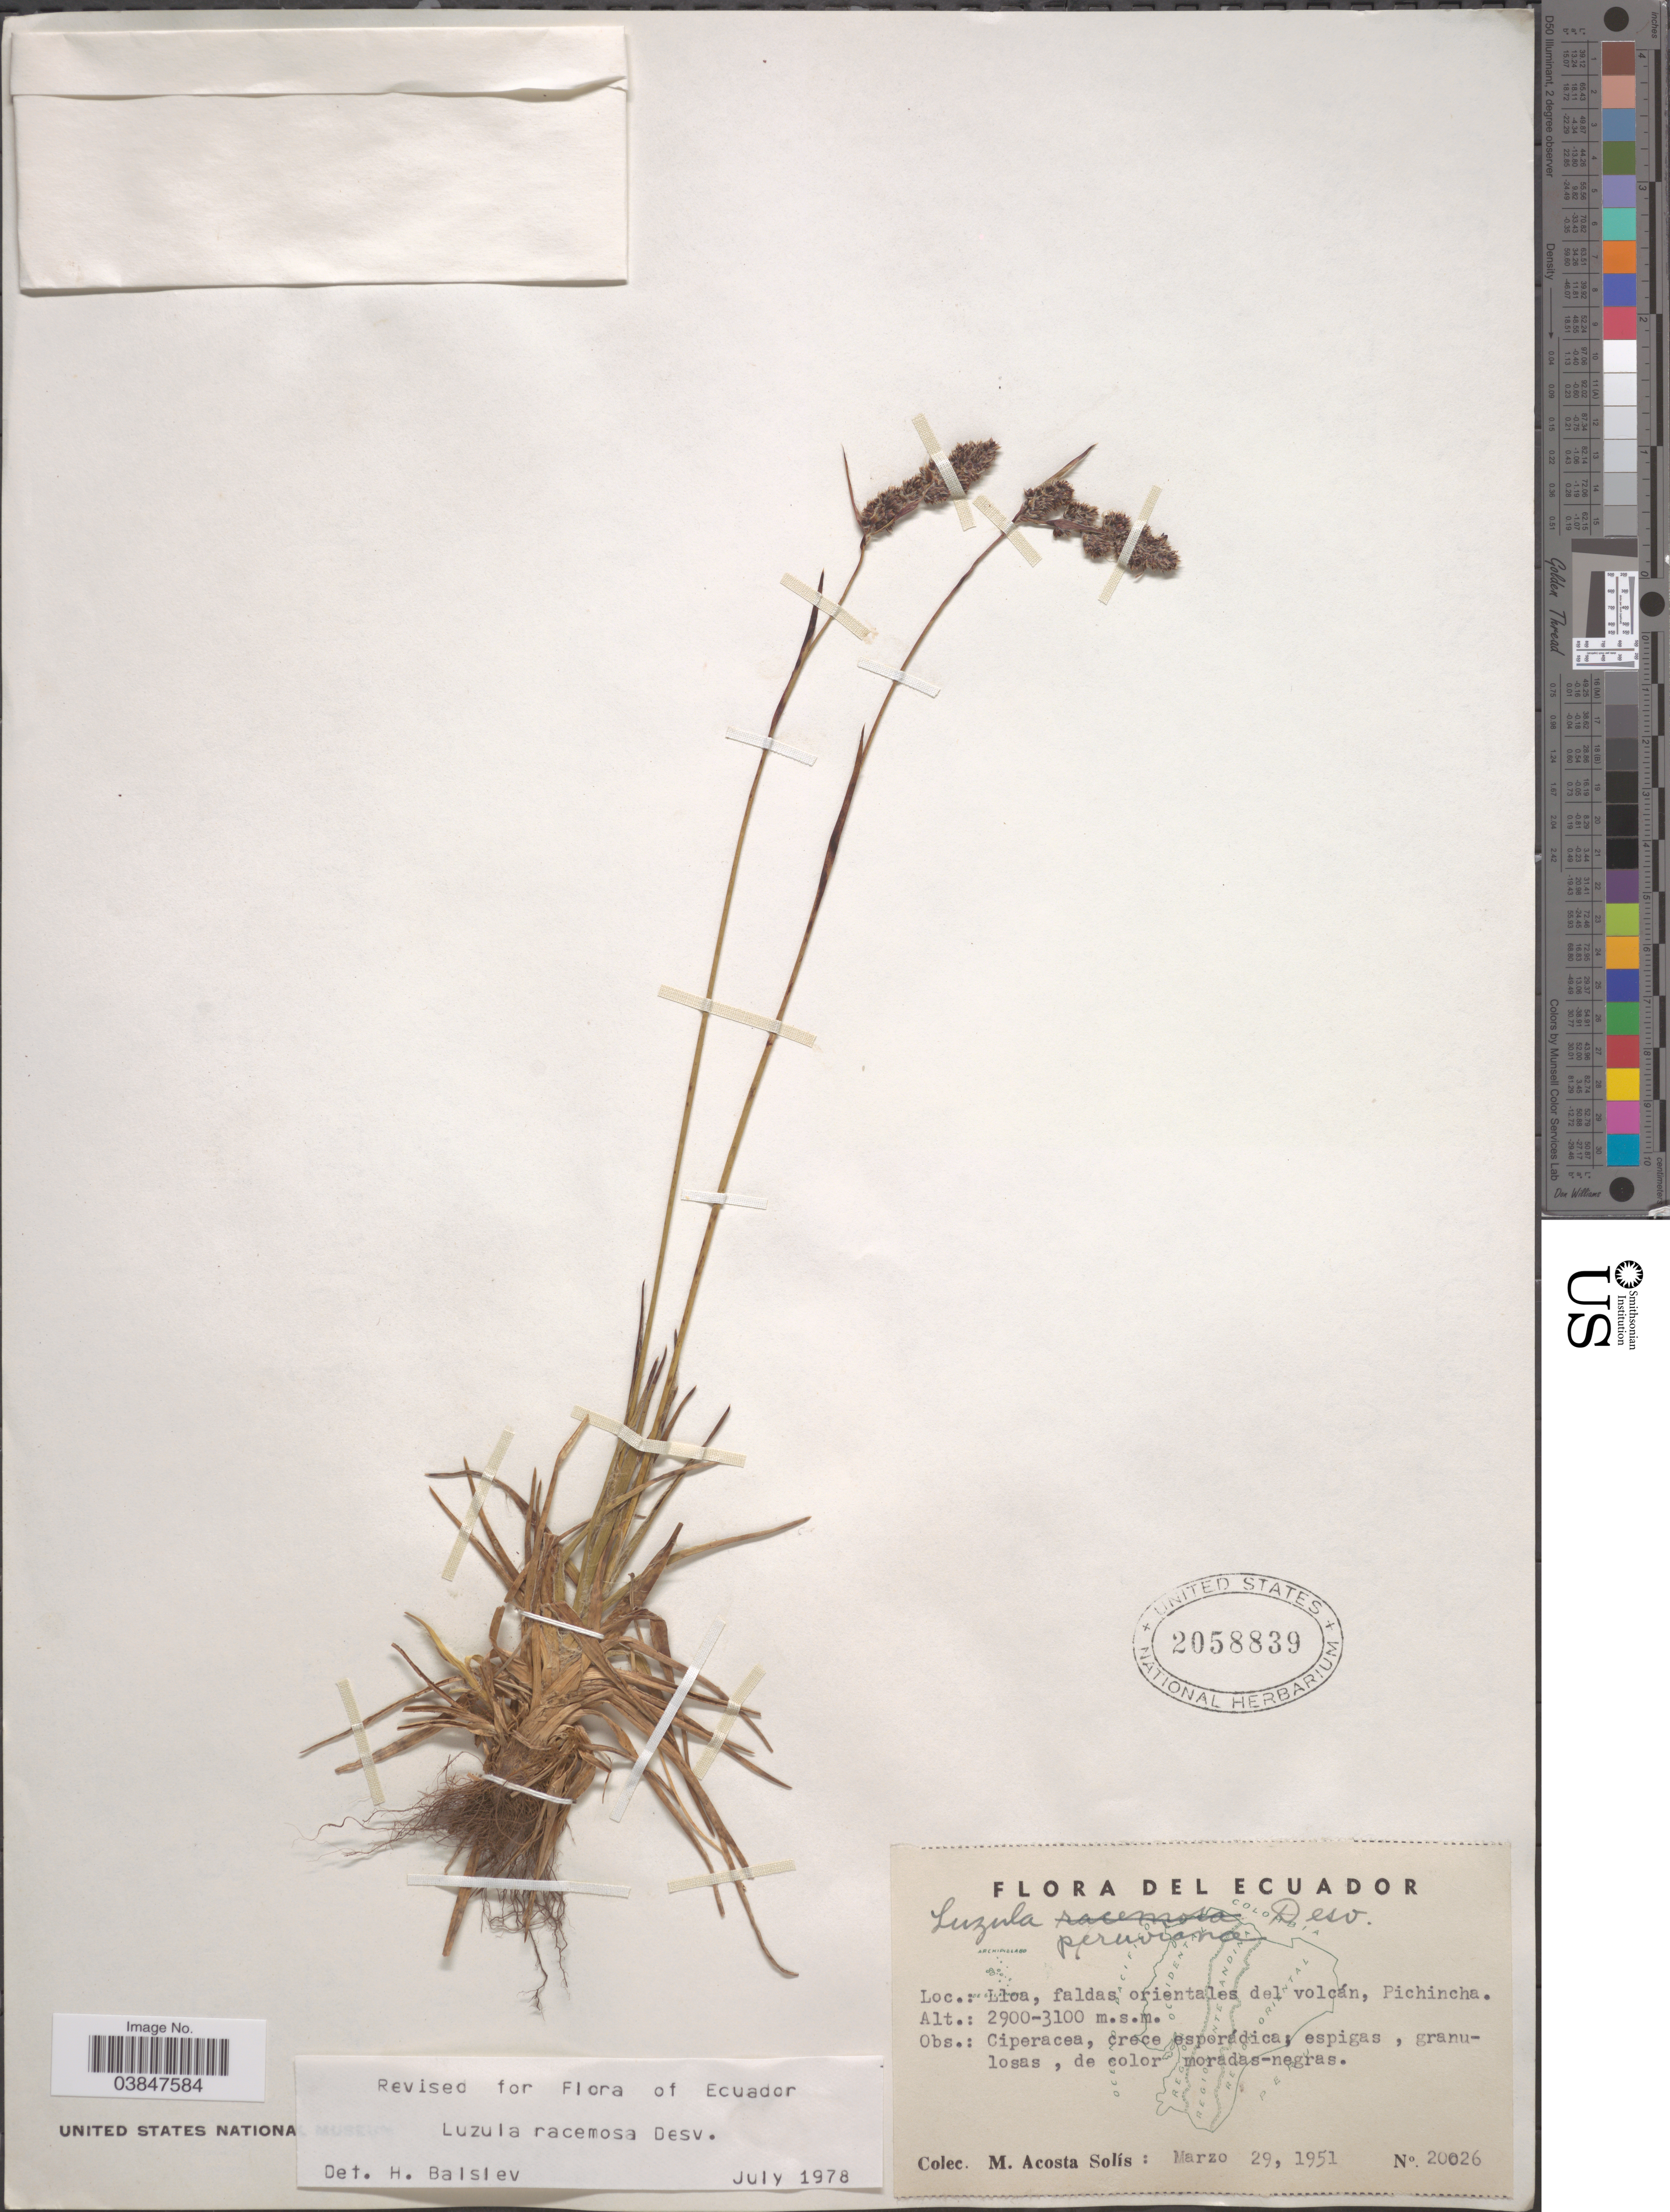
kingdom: Plantae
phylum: Tracheophyta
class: Liliopsida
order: Poales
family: Juncaceae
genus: Luzula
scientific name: Luzula racemosa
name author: Desv.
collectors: M. Acosta Solis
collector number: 20026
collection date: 1951-03-29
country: Ecuador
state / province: Pichincha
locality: Lloa, faldas orientales del volcán.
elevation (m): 2900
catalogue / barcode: US 2058839